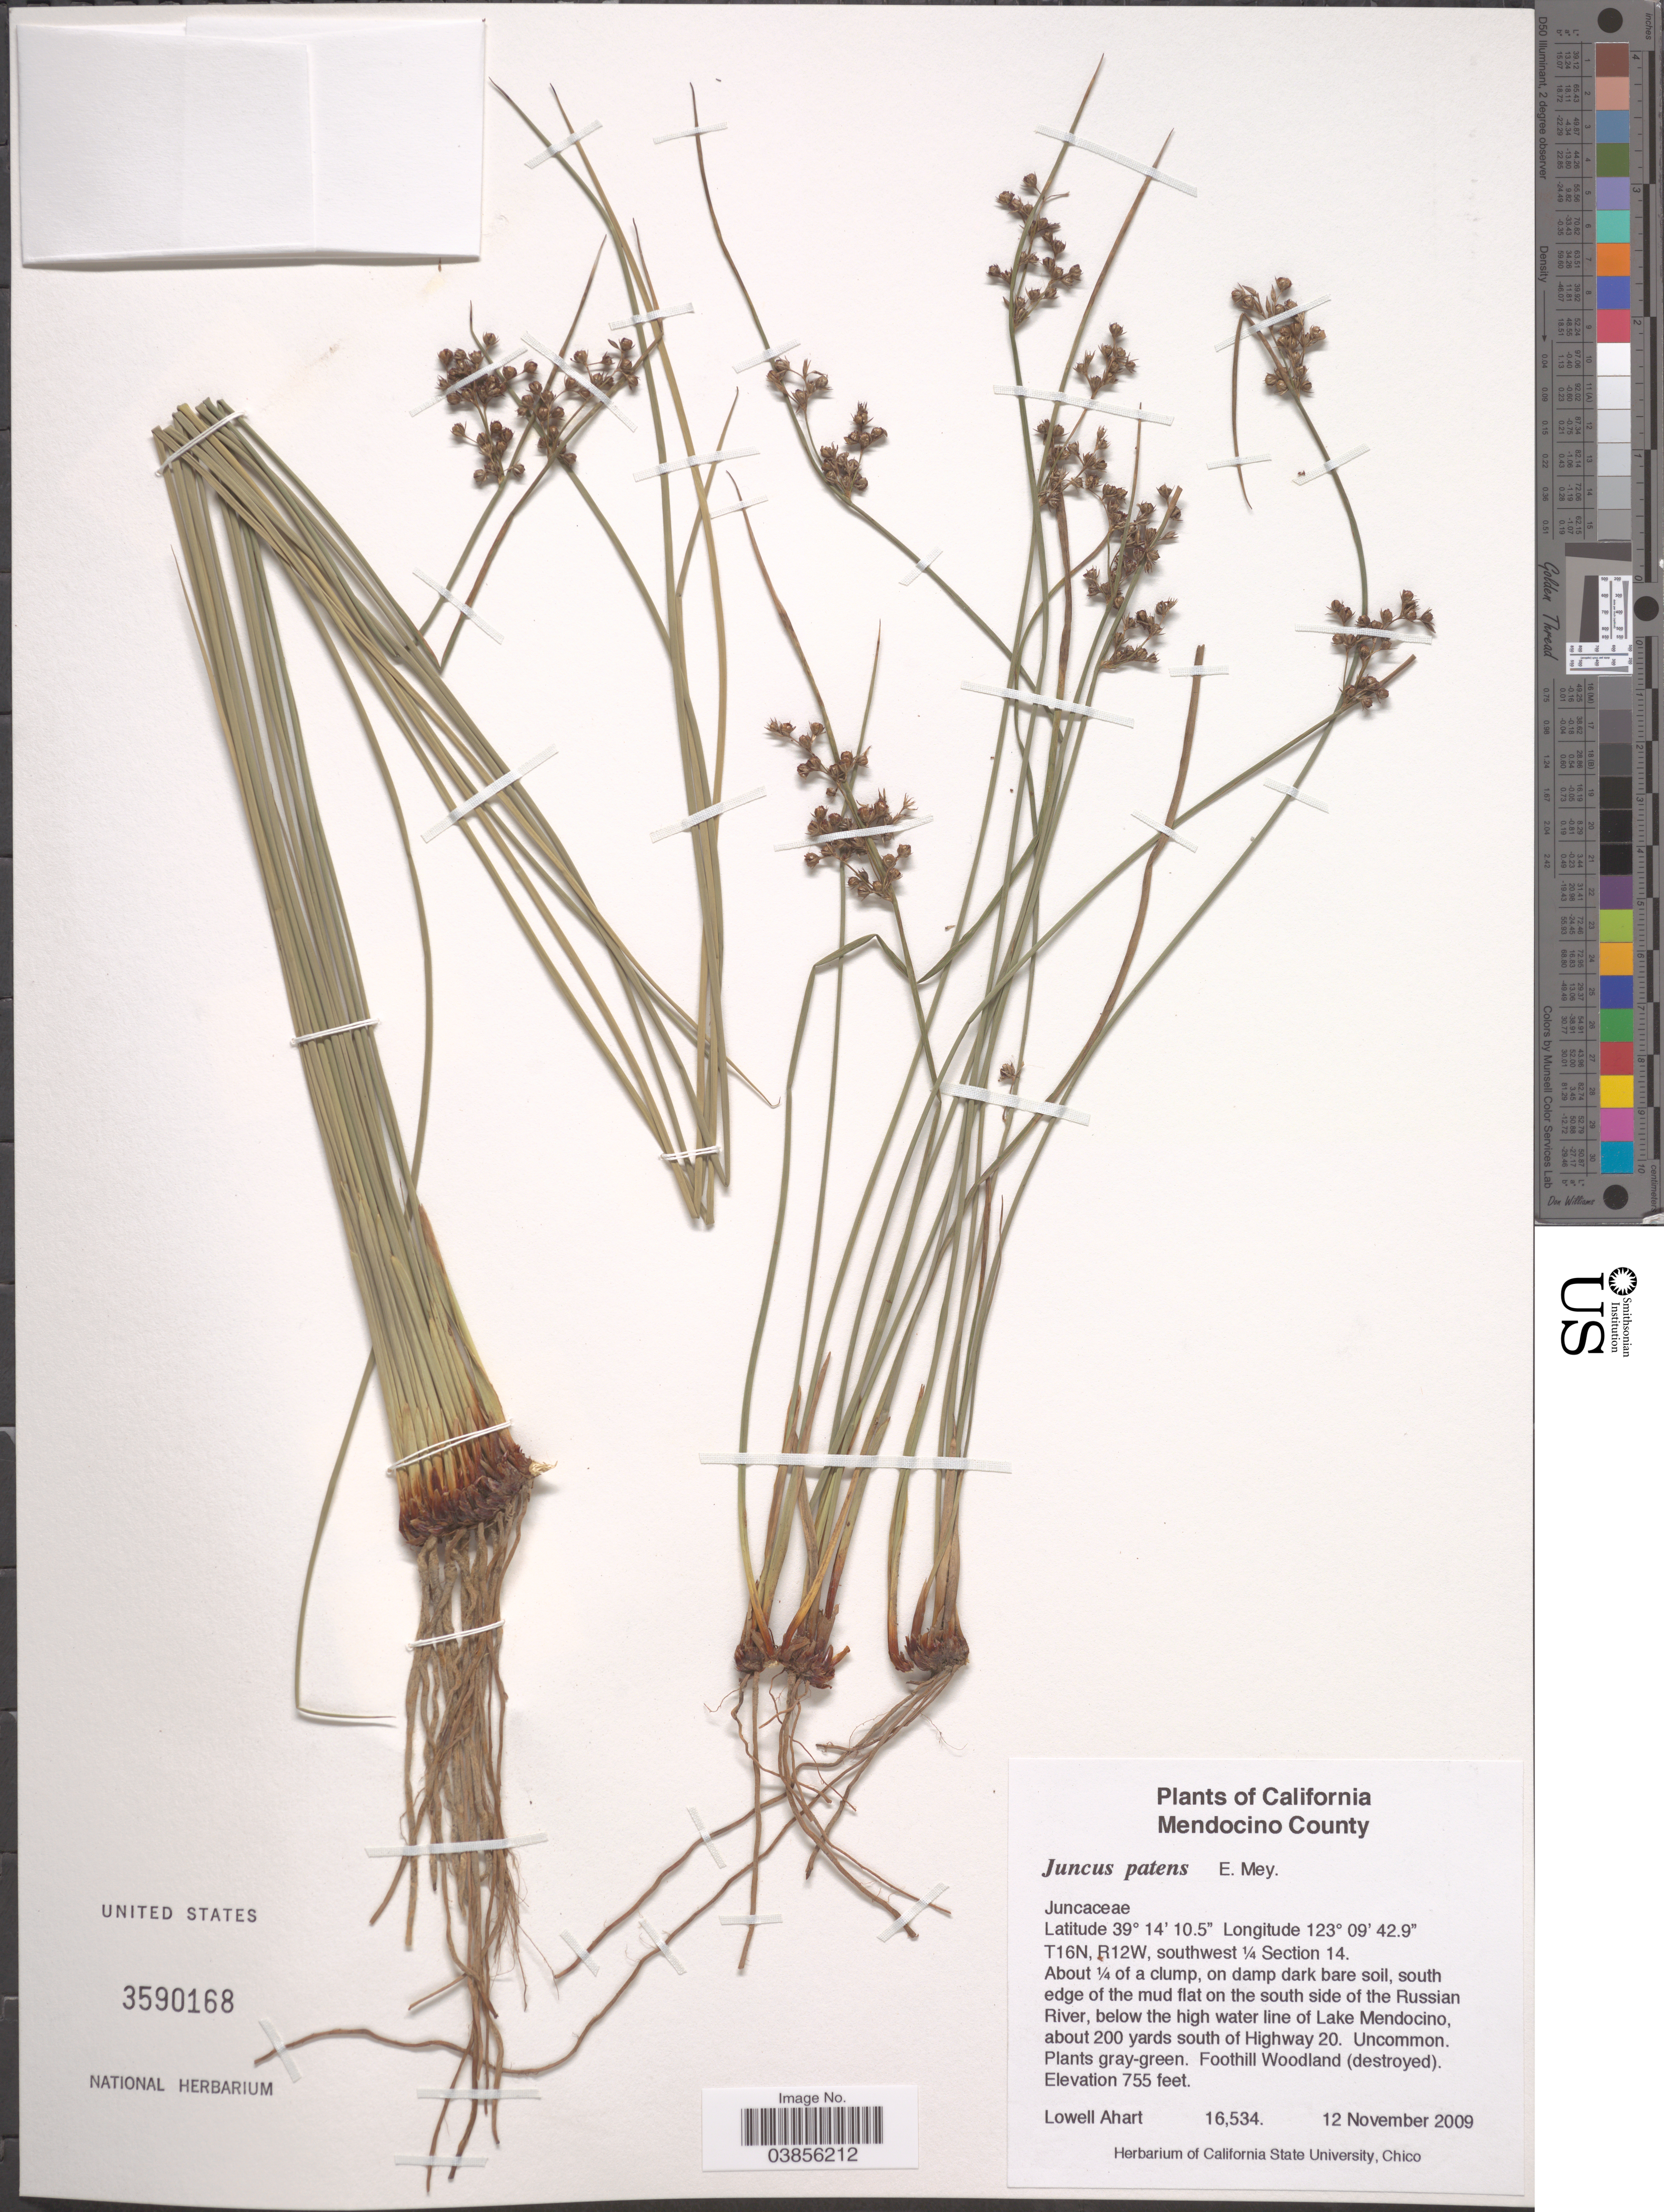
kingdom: Plantae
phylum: Tracheophyta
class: Liliopsida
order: Poales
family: Juncaceae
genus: Juncus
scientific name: Juncus patens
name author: E. Mey.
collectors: L. Ahart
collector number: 16534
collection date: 2009-11-12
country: United States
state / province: California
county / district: Mendocino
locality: Mendocino County. T16N, R12W, southwest ¼ Section 14. About ¼ of a clump, south edge of the mud flat on the south side of the Russian River, below the high water line of Lake Mendocino, about 200 yards south of Highway 20. Foothill Woodland (destroyed).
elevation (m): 230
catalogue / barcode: US 3590168